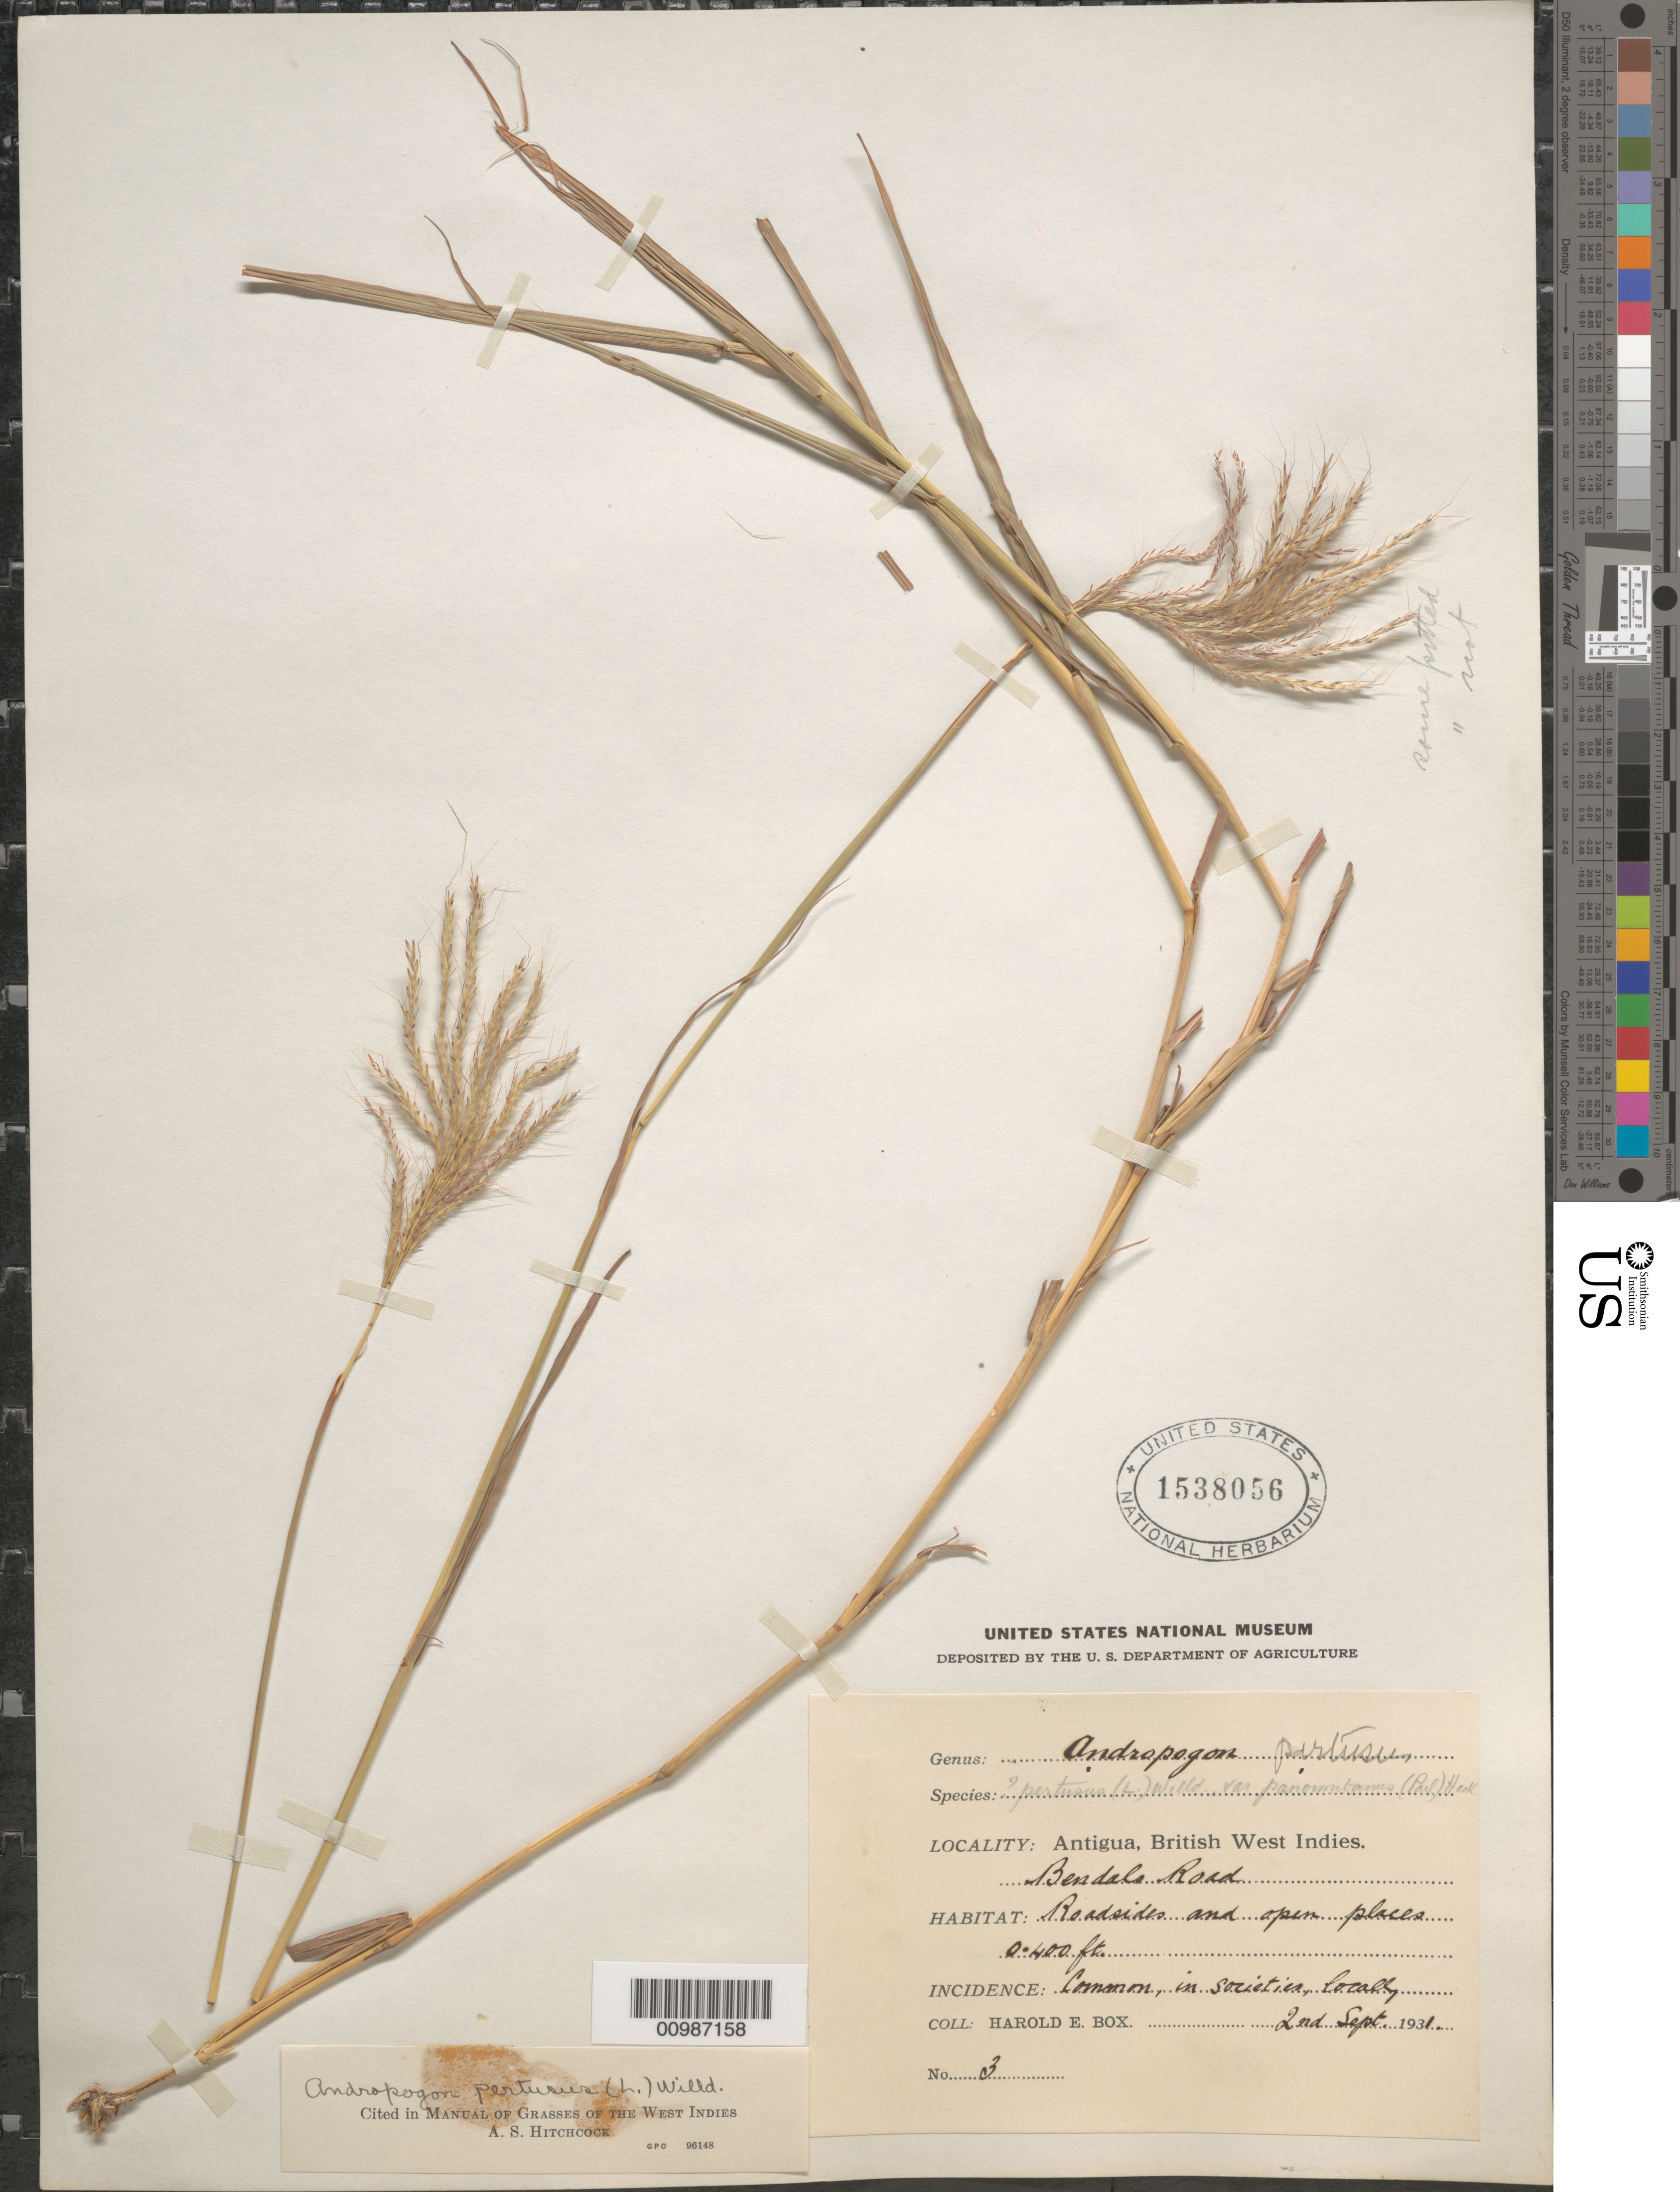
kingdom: Plantae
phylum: Tracheophyta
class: Liliopsida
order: Poales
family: Poaceae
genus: Andropogon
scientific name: Andropogon pertusus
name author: (L.) Willd.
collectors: H. E. Box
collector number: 3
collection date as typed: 02 Sep 1931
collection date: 1931-09-02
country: Antigua and Barbuda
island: Antigua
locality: Bendals Road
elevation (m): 0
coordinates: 0 N, 0 E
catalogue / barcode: US 1538056